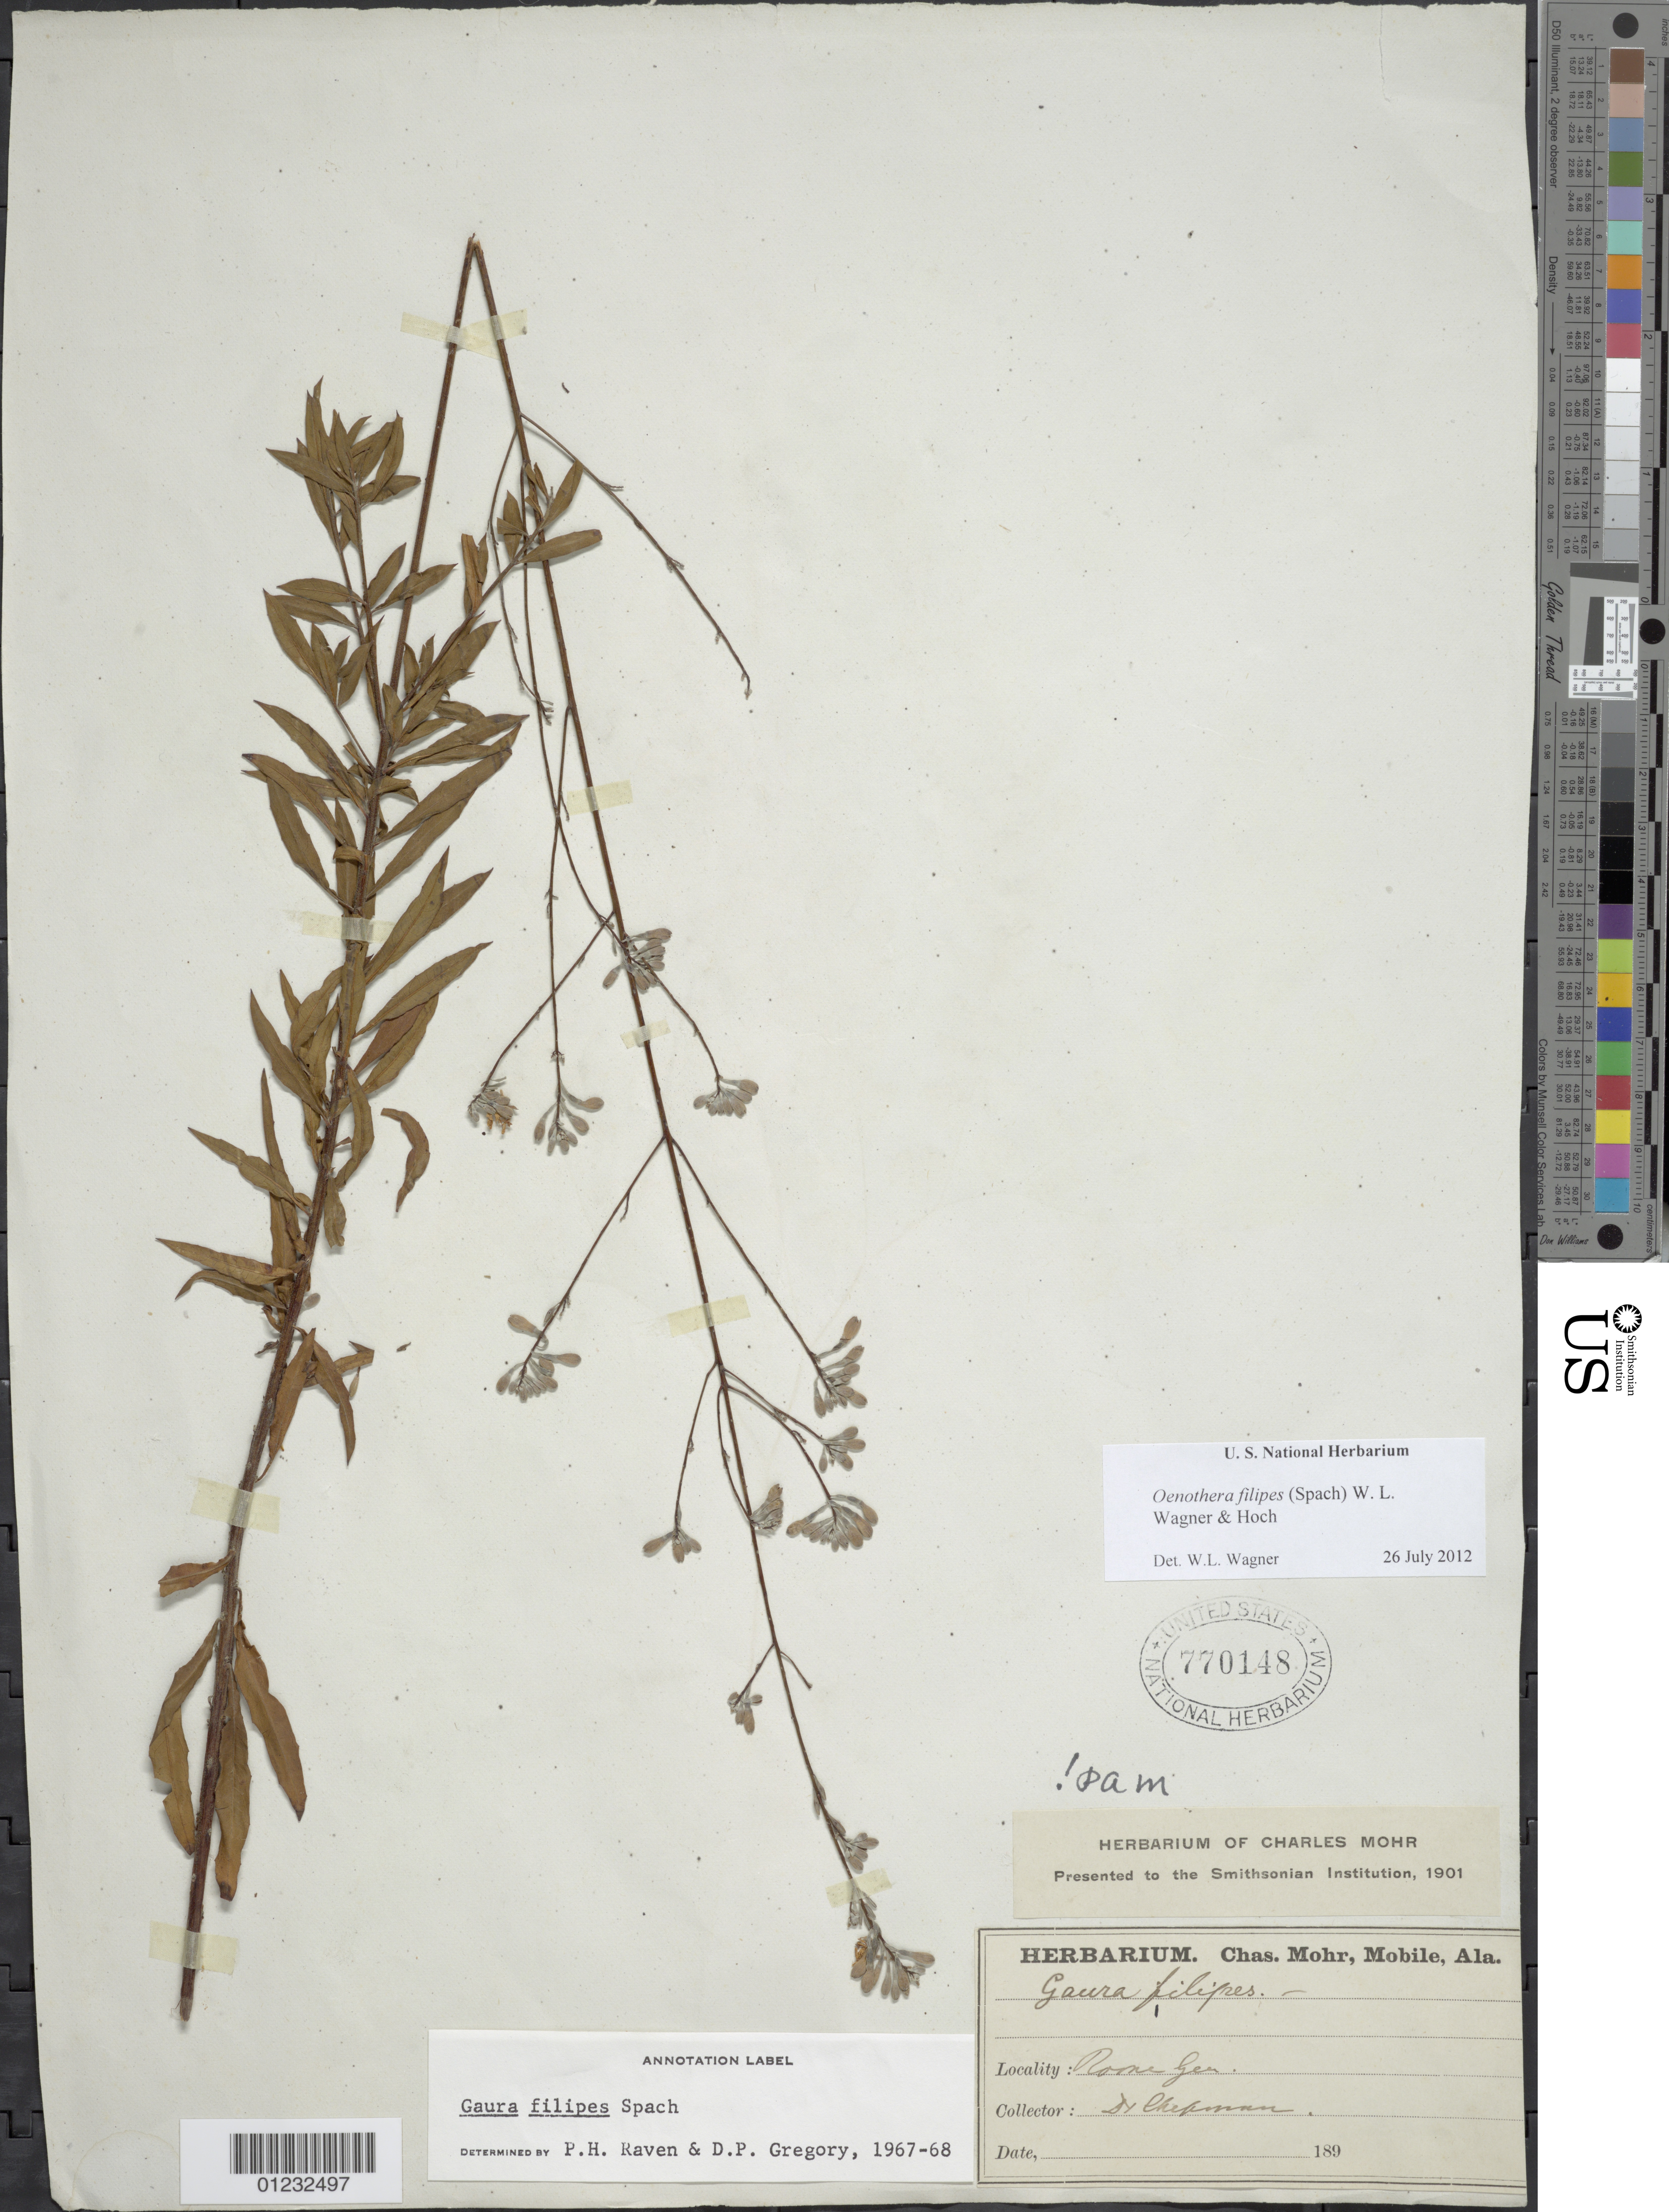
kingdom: Plantae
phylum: Tracheophyta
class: Magnoliopsida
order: Myrtales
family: Onagraceae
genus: Oenothera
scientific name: Oenothera filipes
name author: (Spach) W.L. Wagner & Hoch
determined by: Wagner, W. L., (BOT), Smithsonian Institution - National Museum of Natural History (UNITED STATES)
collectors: G. S. Chapman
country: United States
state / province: Alabama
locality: Rome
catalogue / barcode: US 770148